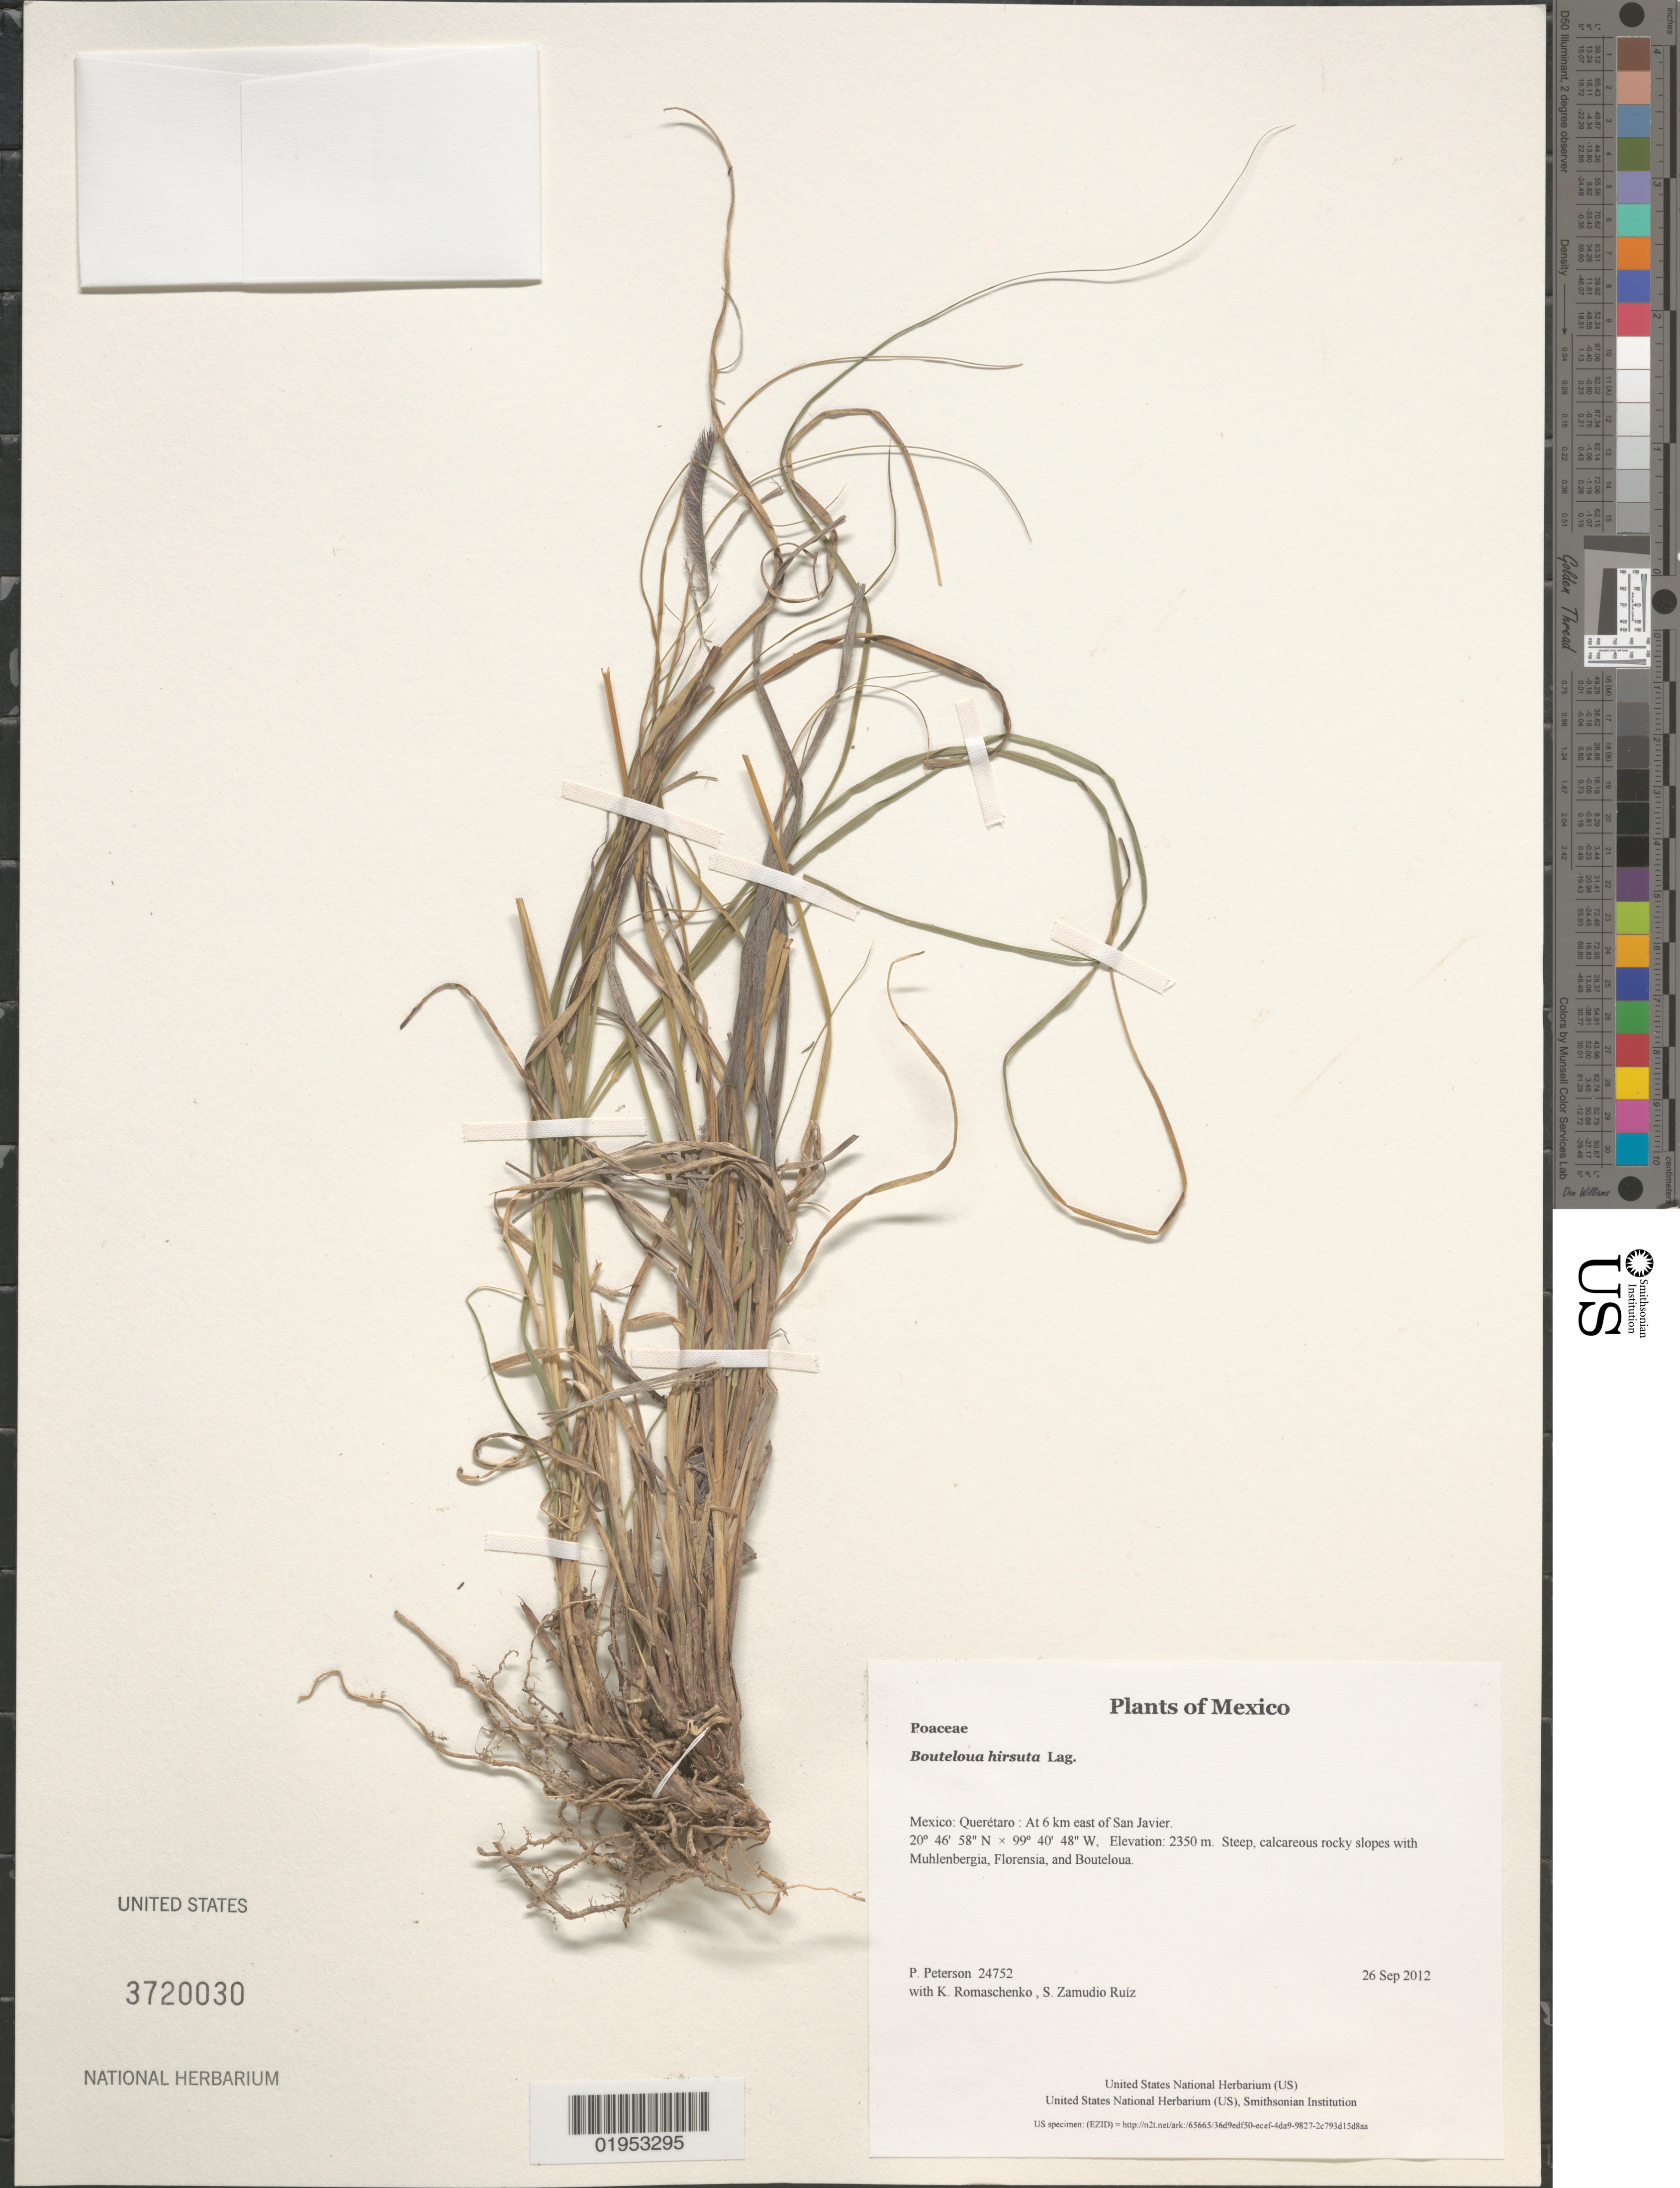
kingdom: Plantae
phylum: Tracheophyta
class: Liliopsida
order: Poales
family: Poaceae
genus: Bouteloua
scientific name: Bouteloua hirsuta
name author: Lag.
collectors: P. M. Peterson, K. Romaschenko & S. Zamudio Ruíz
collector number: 24752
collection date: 2012-09-26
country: Mexico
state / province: Querétaro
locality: At 6 km east of San Javier.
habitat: Steep, calcareous rocky slopes with Muhlenbergia, Florensia, and Bouteloua.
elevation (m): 2350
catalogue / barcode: US 3720030